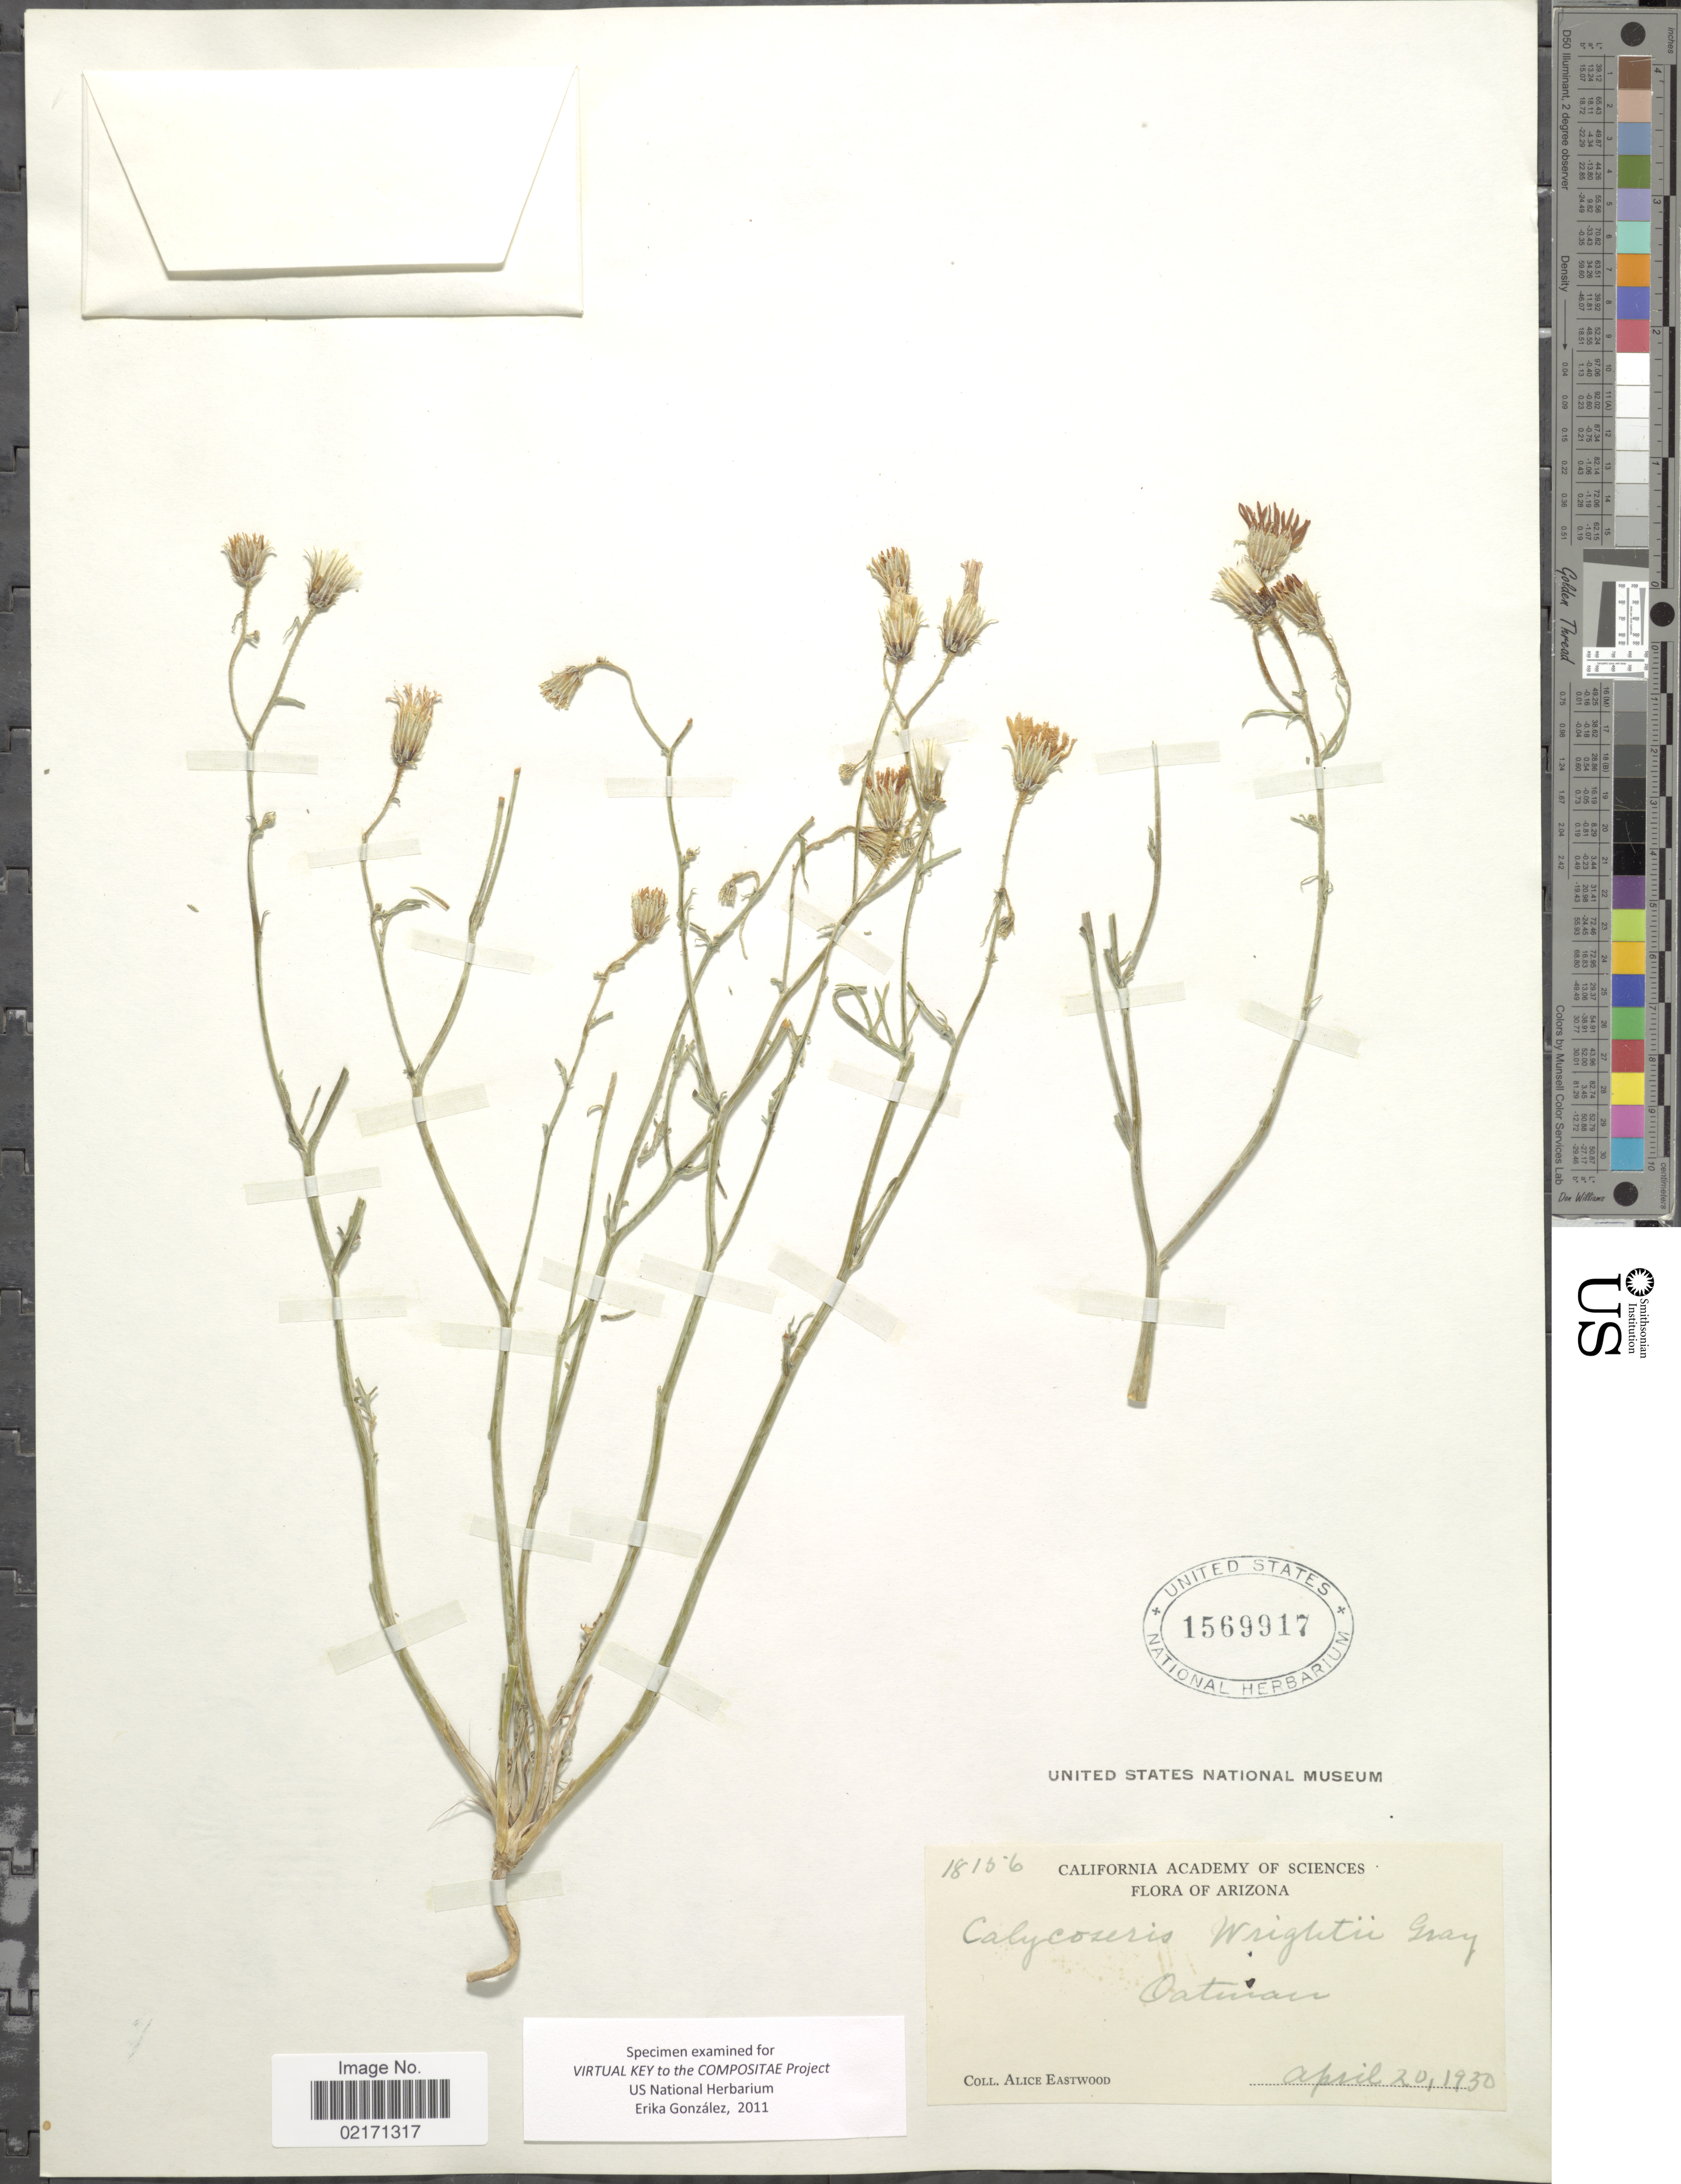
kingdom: Plantae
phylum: Tracheophyta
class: Magnoliopsida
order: Asterales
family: Asteraceae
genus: Calycoseris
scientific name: Calycoseris wrightii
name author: A. Gray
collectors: A. Eastwood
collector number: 18156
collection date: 1930-04-20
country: United States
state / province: Arizona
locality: Oatman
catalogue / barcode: US 1569917